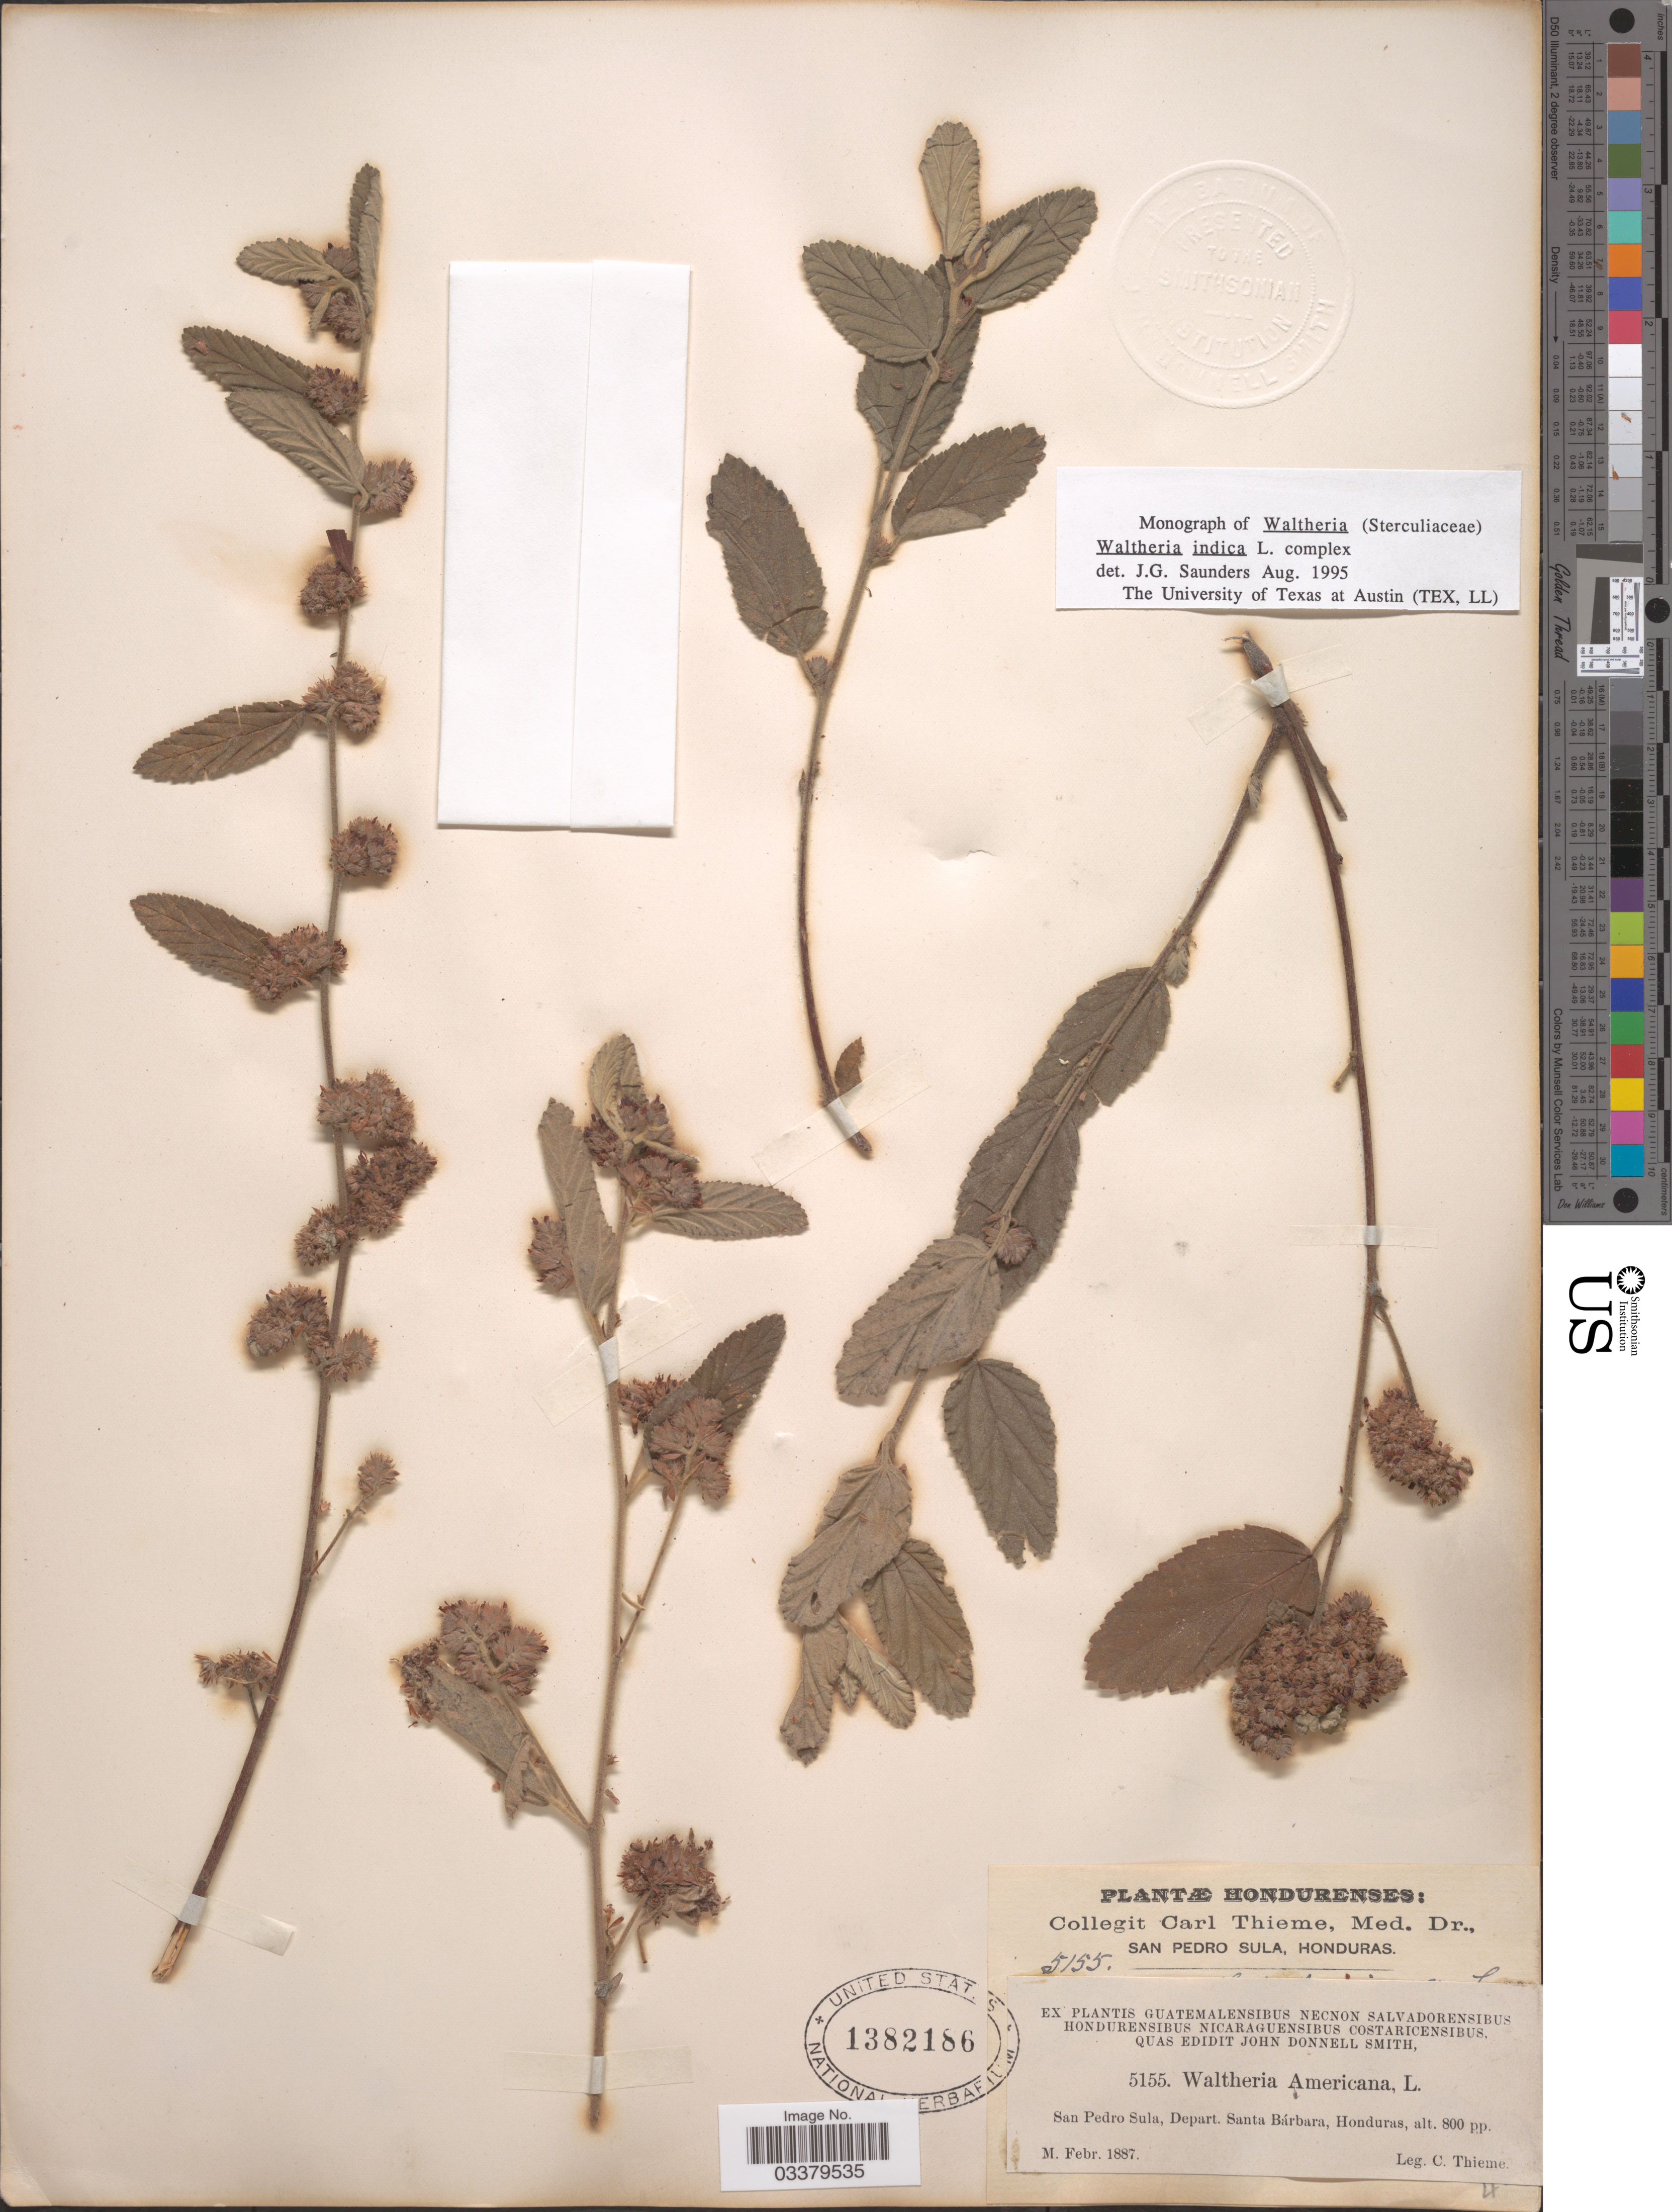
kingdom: Plantae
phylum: Tracheophyta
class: Magnoliopsida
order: Malvales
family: Malvaceae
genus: Waltheria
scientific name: Waltheria indica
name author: L.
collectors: C. Thieme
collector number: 5155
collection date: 1887-02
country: Honduras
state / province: Santa Bárbara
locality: San Pedro Sula, Depart. Santa Bárbara.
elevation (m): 244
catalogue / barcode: US 1382186